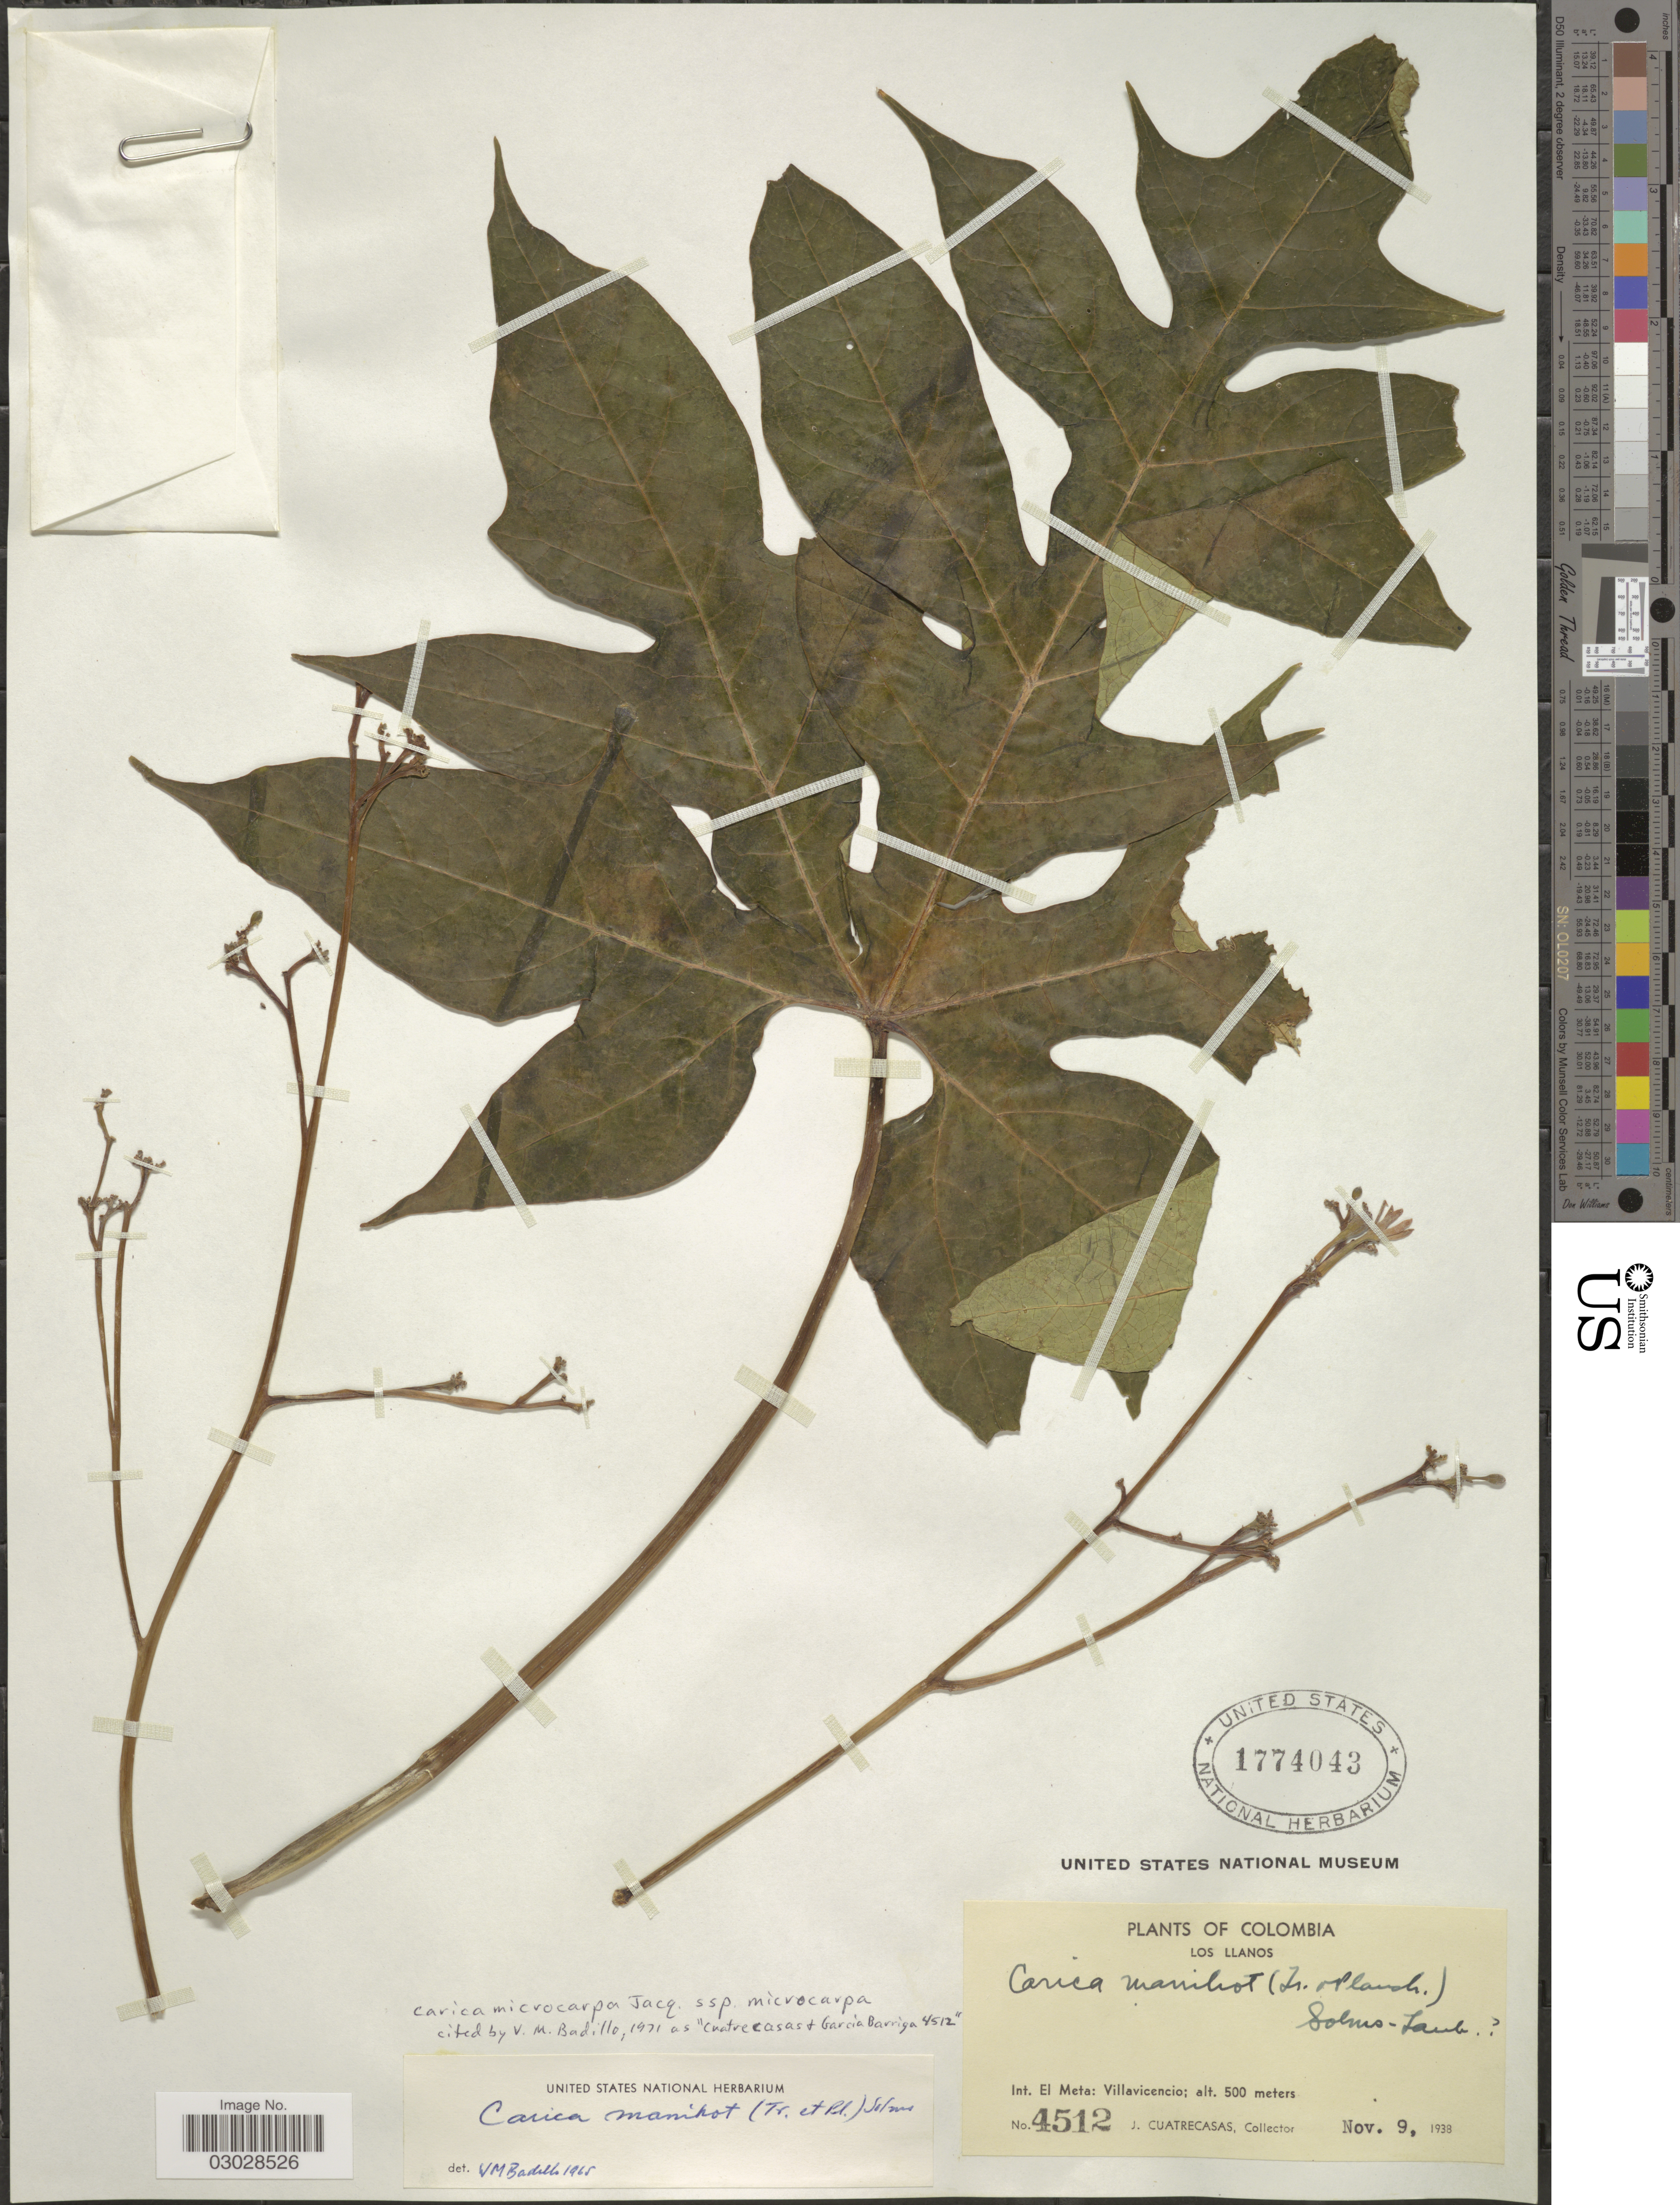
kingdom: Plantae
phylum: Tracheophyta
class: Magnoliopsida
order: Brassicales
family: Caricaceae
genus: Vasconcellea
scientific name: Vasconcellea microcarpa subsp. microcarpa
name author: (Jacq.) A. DC.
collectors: J. Cuatrecasas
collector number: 4512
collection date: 1938-11-09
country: Colombia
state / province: Meta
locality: Los Llanos. Int. El Meta: Villavicencio.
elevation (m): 500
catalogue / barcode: US 1774043